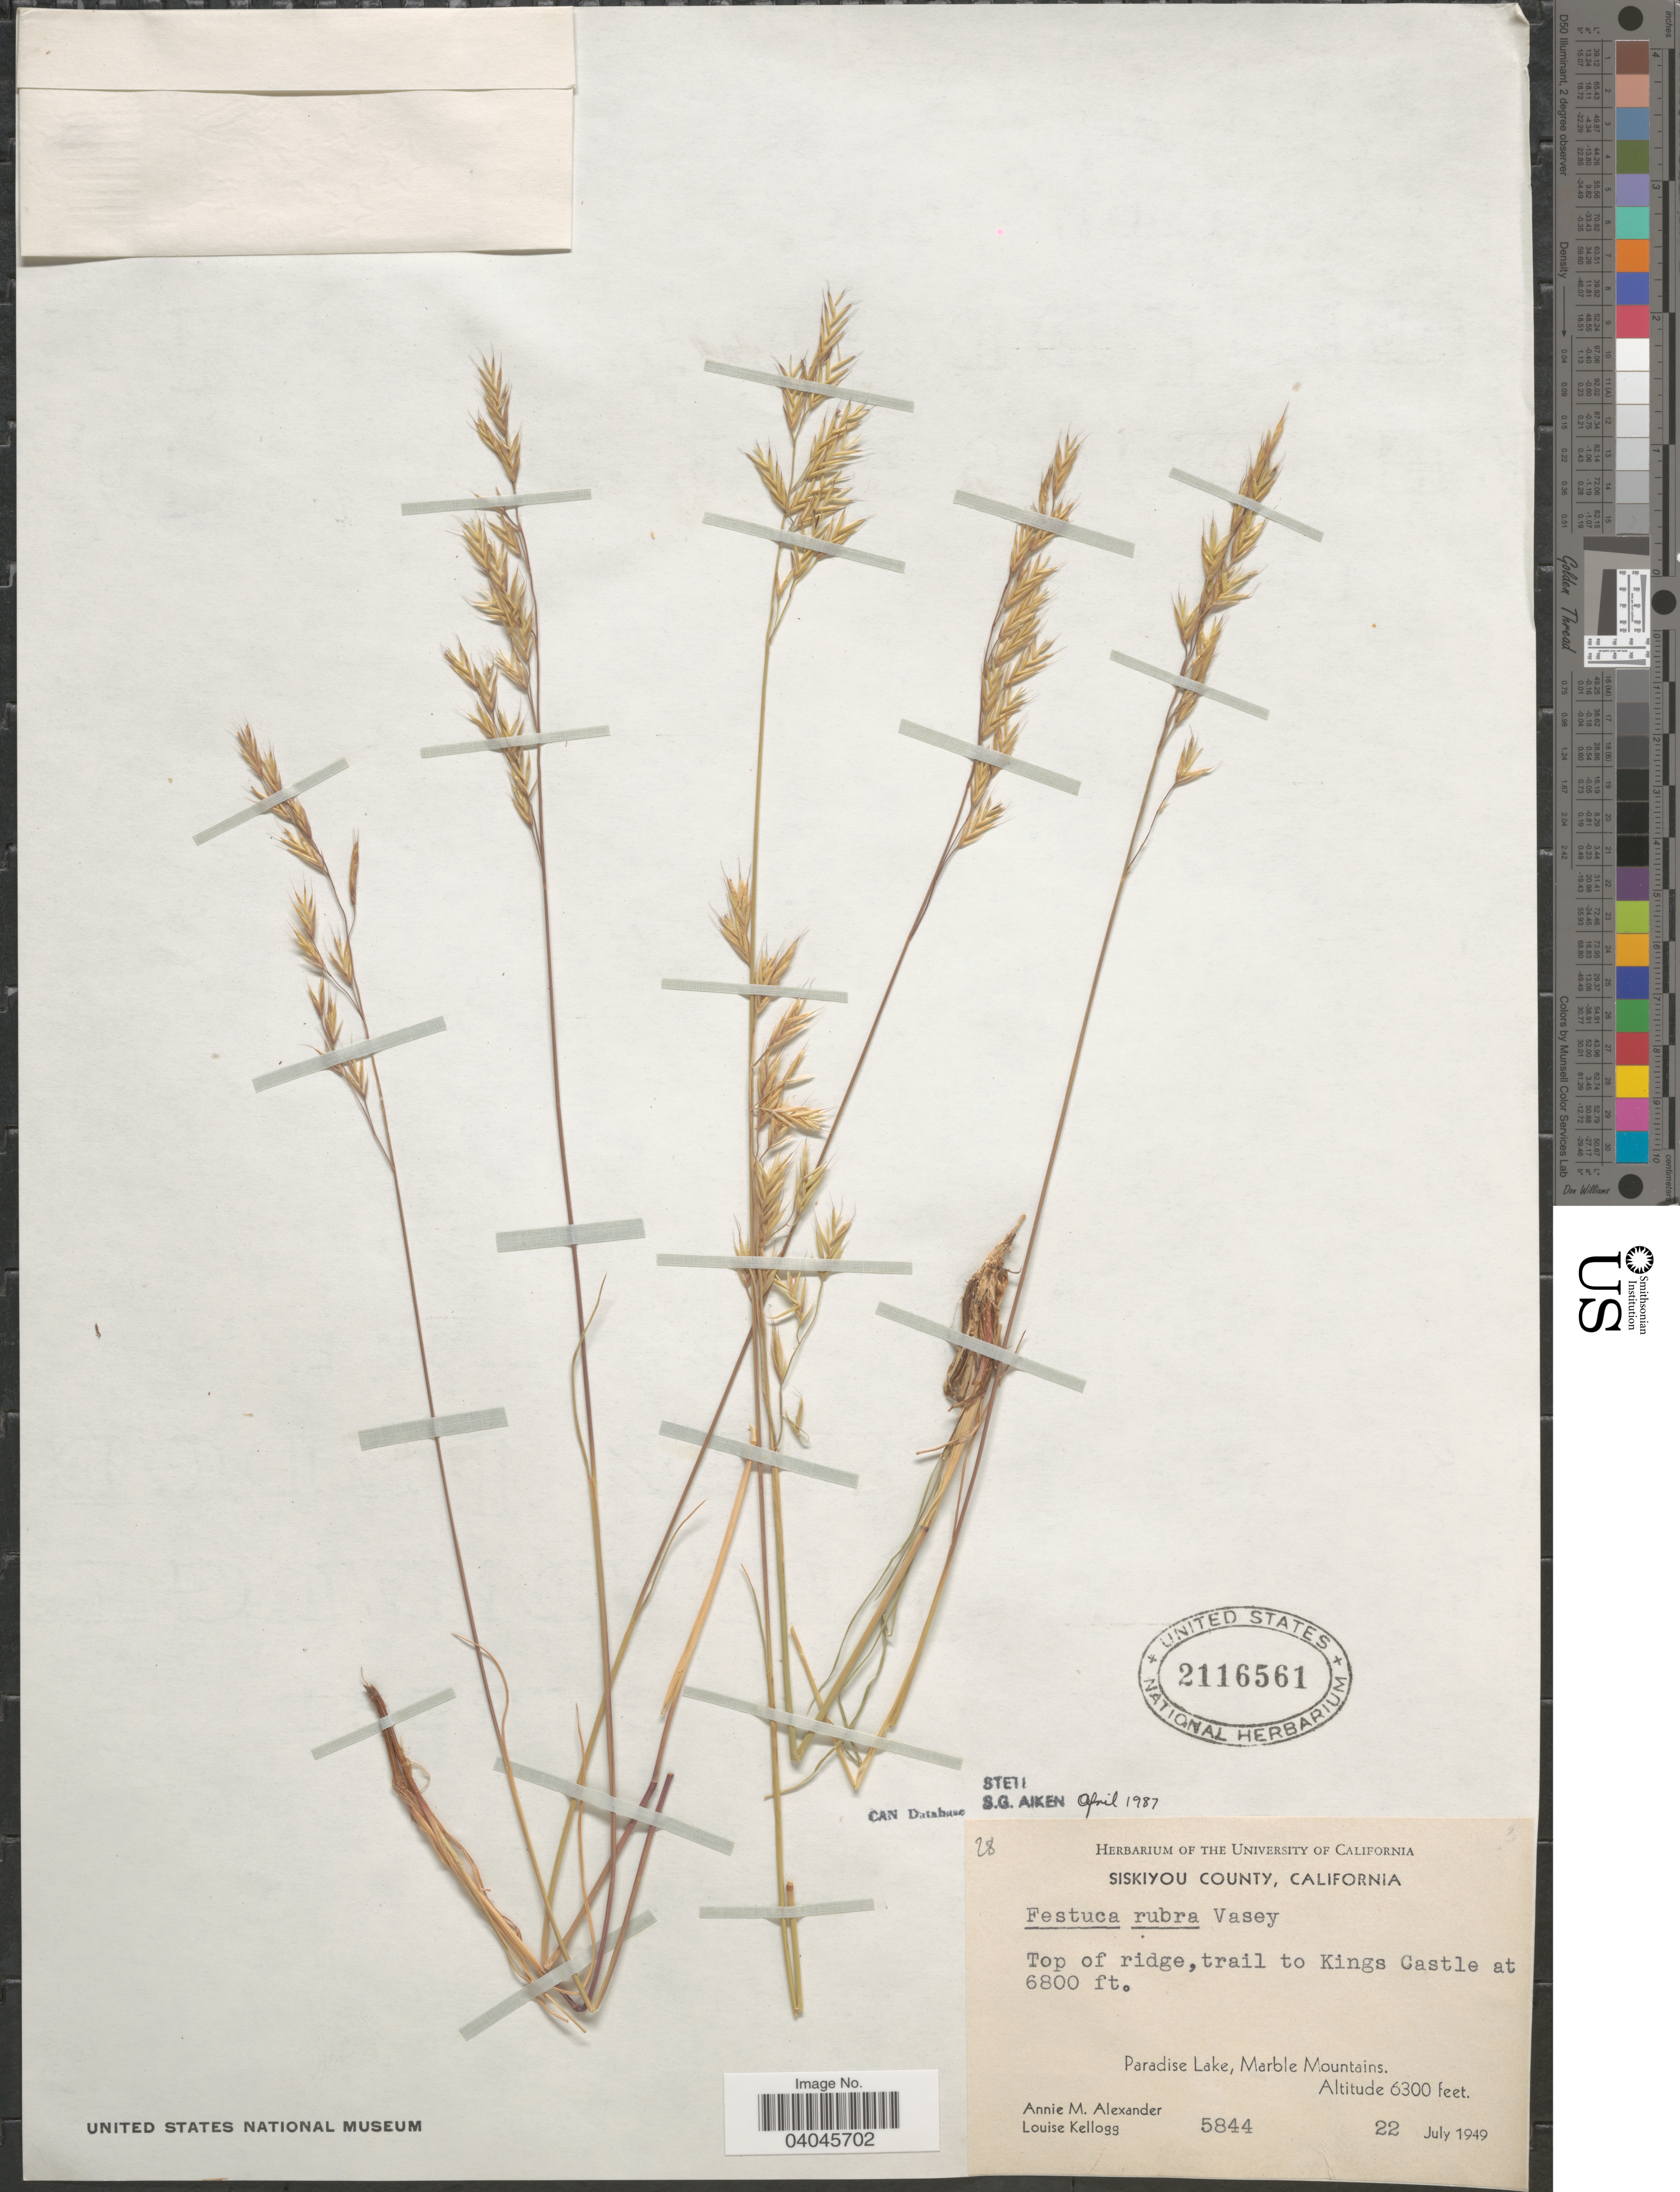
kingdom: Plantae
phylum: Tracheophyta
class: Liliopsida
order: Poales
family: Poaceae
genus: Festuca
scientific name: Festuca rubra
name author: L.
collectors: A. M. Alexander & L. Kellogg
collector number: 5844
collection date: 1949-07-22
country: United States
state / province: California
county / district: Siskiyou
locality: Siskiyou County. Top of ridge, trail to Kings Castle. Paradise Lake, Marble Mountains.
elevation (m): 1920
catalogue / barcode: US 2116561